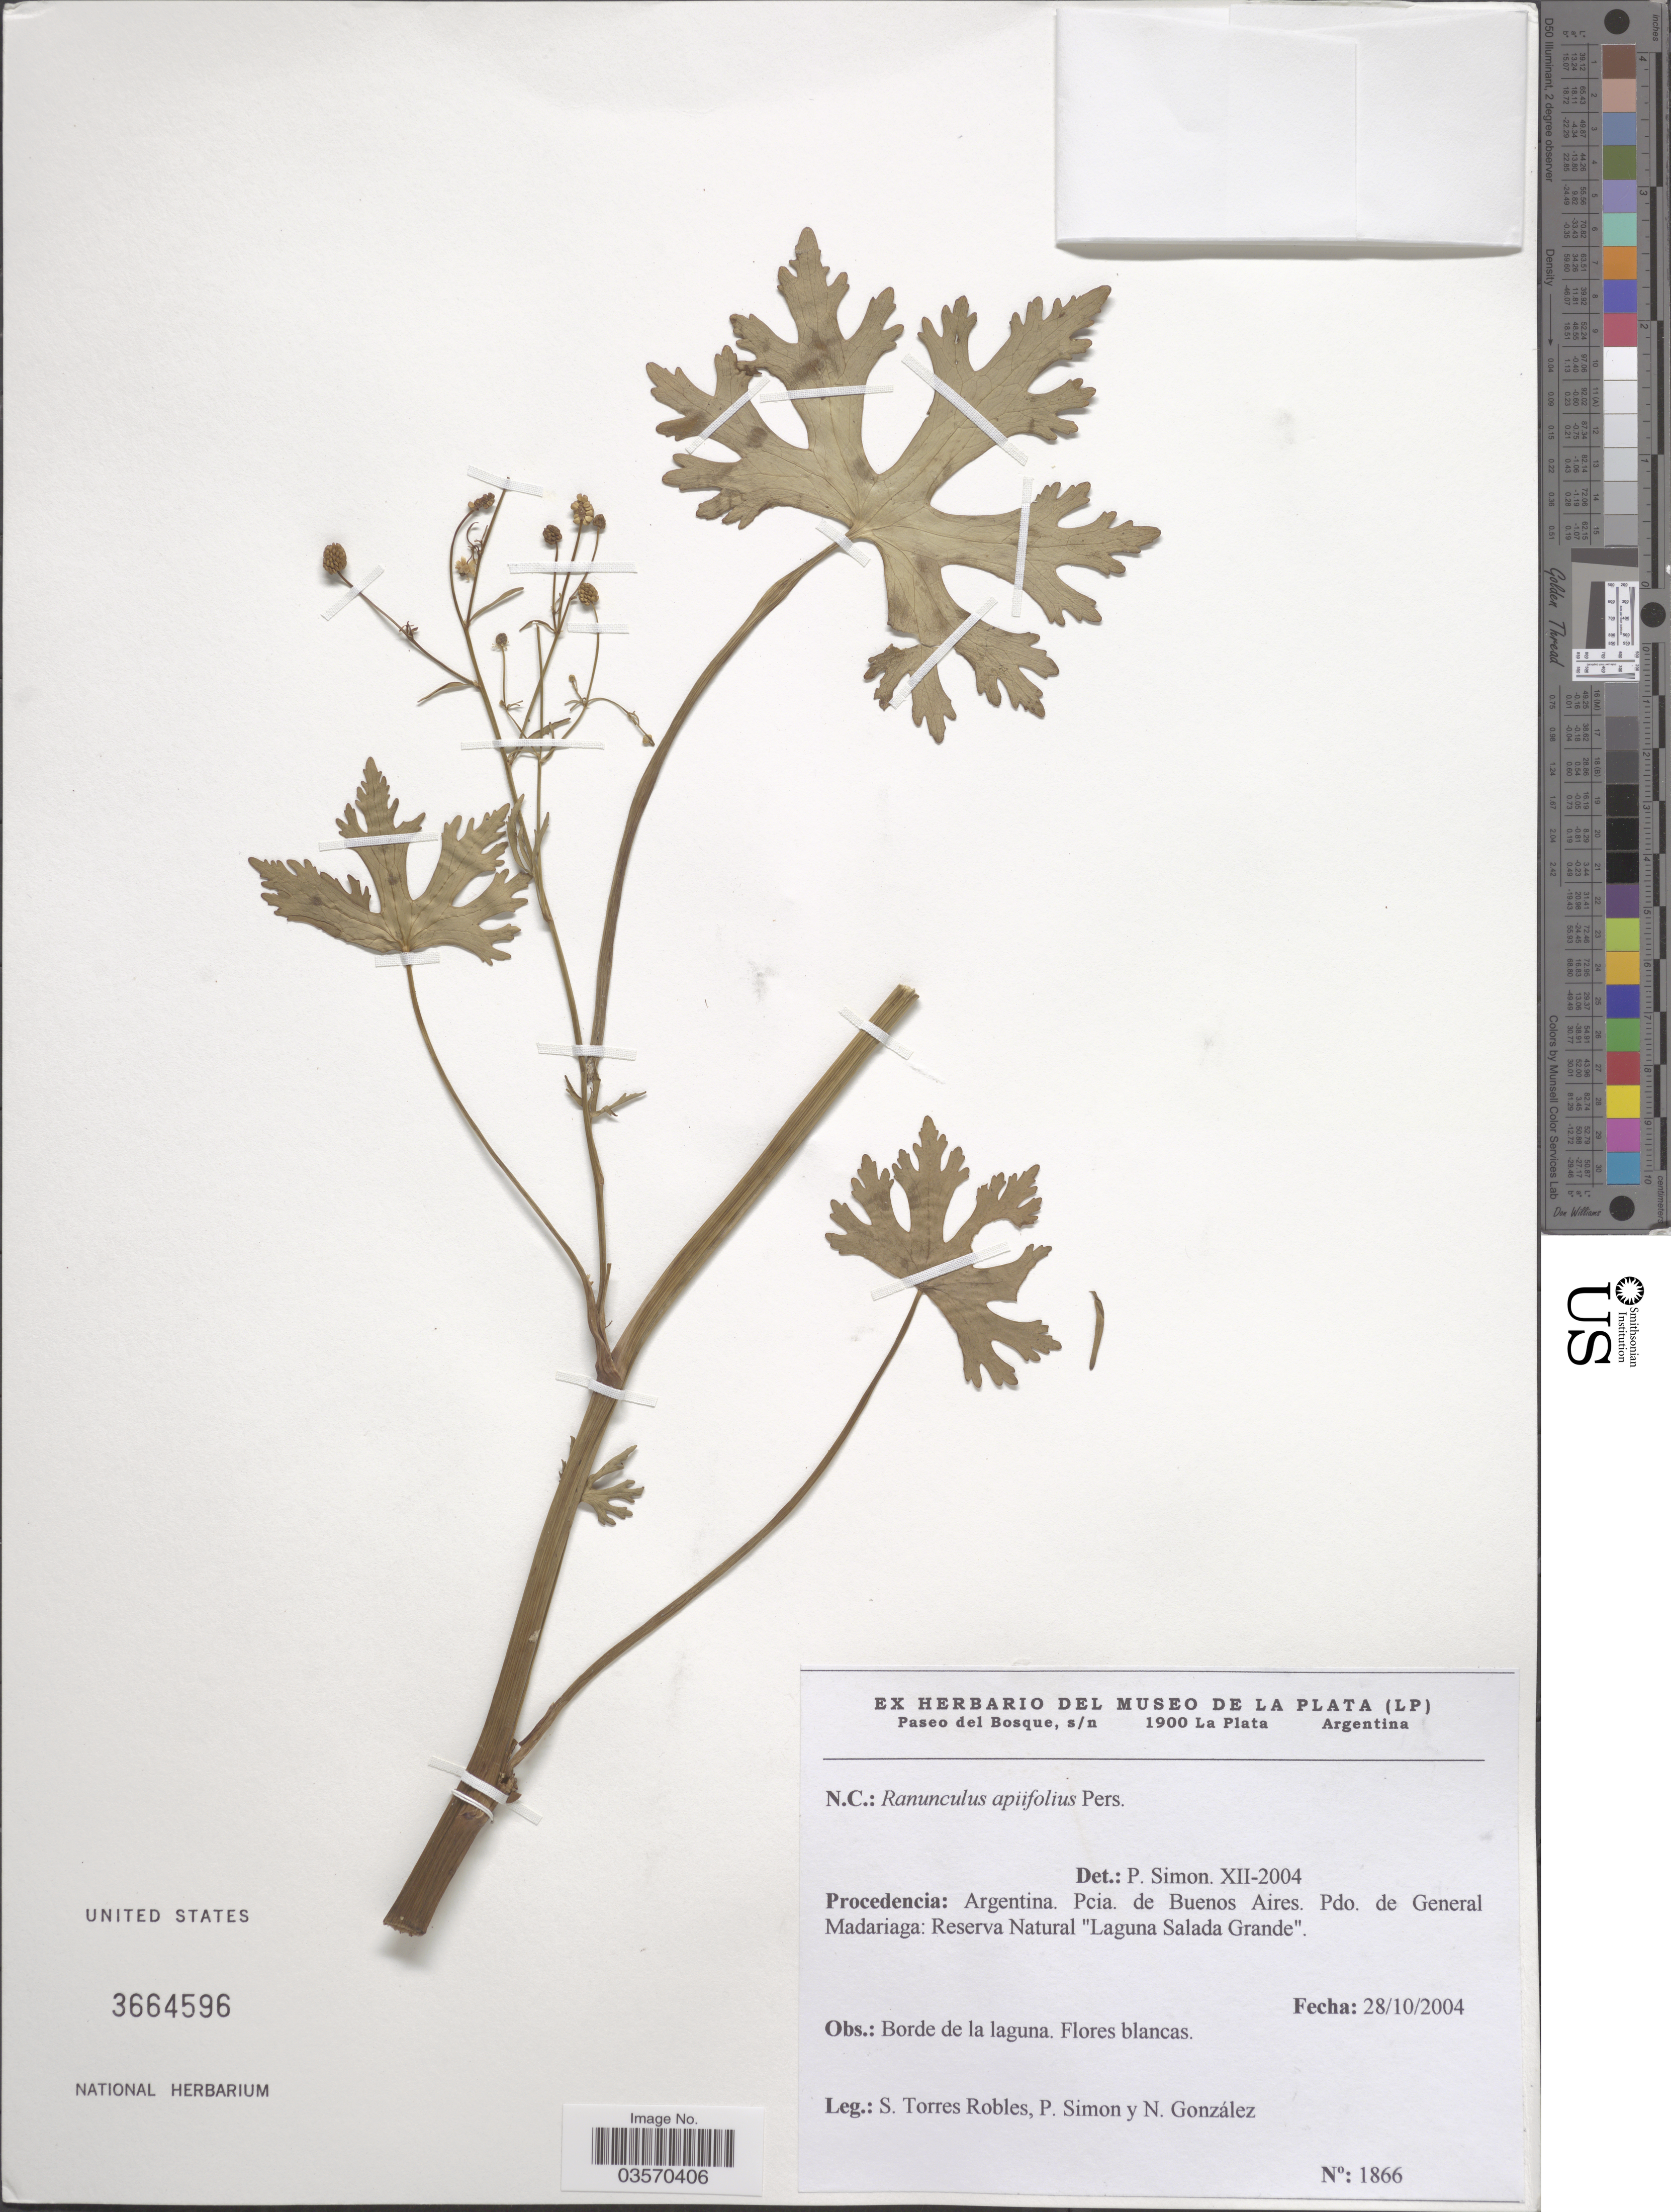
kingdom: Plantae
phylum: Tracheophyta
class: Magnoliopsida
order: Ranunculales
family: Ranunculaceae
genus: Ranunculus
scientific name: Ranunculus apiifolius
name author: Pers.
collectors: S. Torres Robles, P. Simon & N. Gonzalez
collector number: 1866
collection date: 2004-10-28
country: Argentina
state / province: Buenos Aires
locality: Pdo. de General Madariaga: Reserva Natural "Laguna Salada Grande".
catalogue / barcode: US 3664596